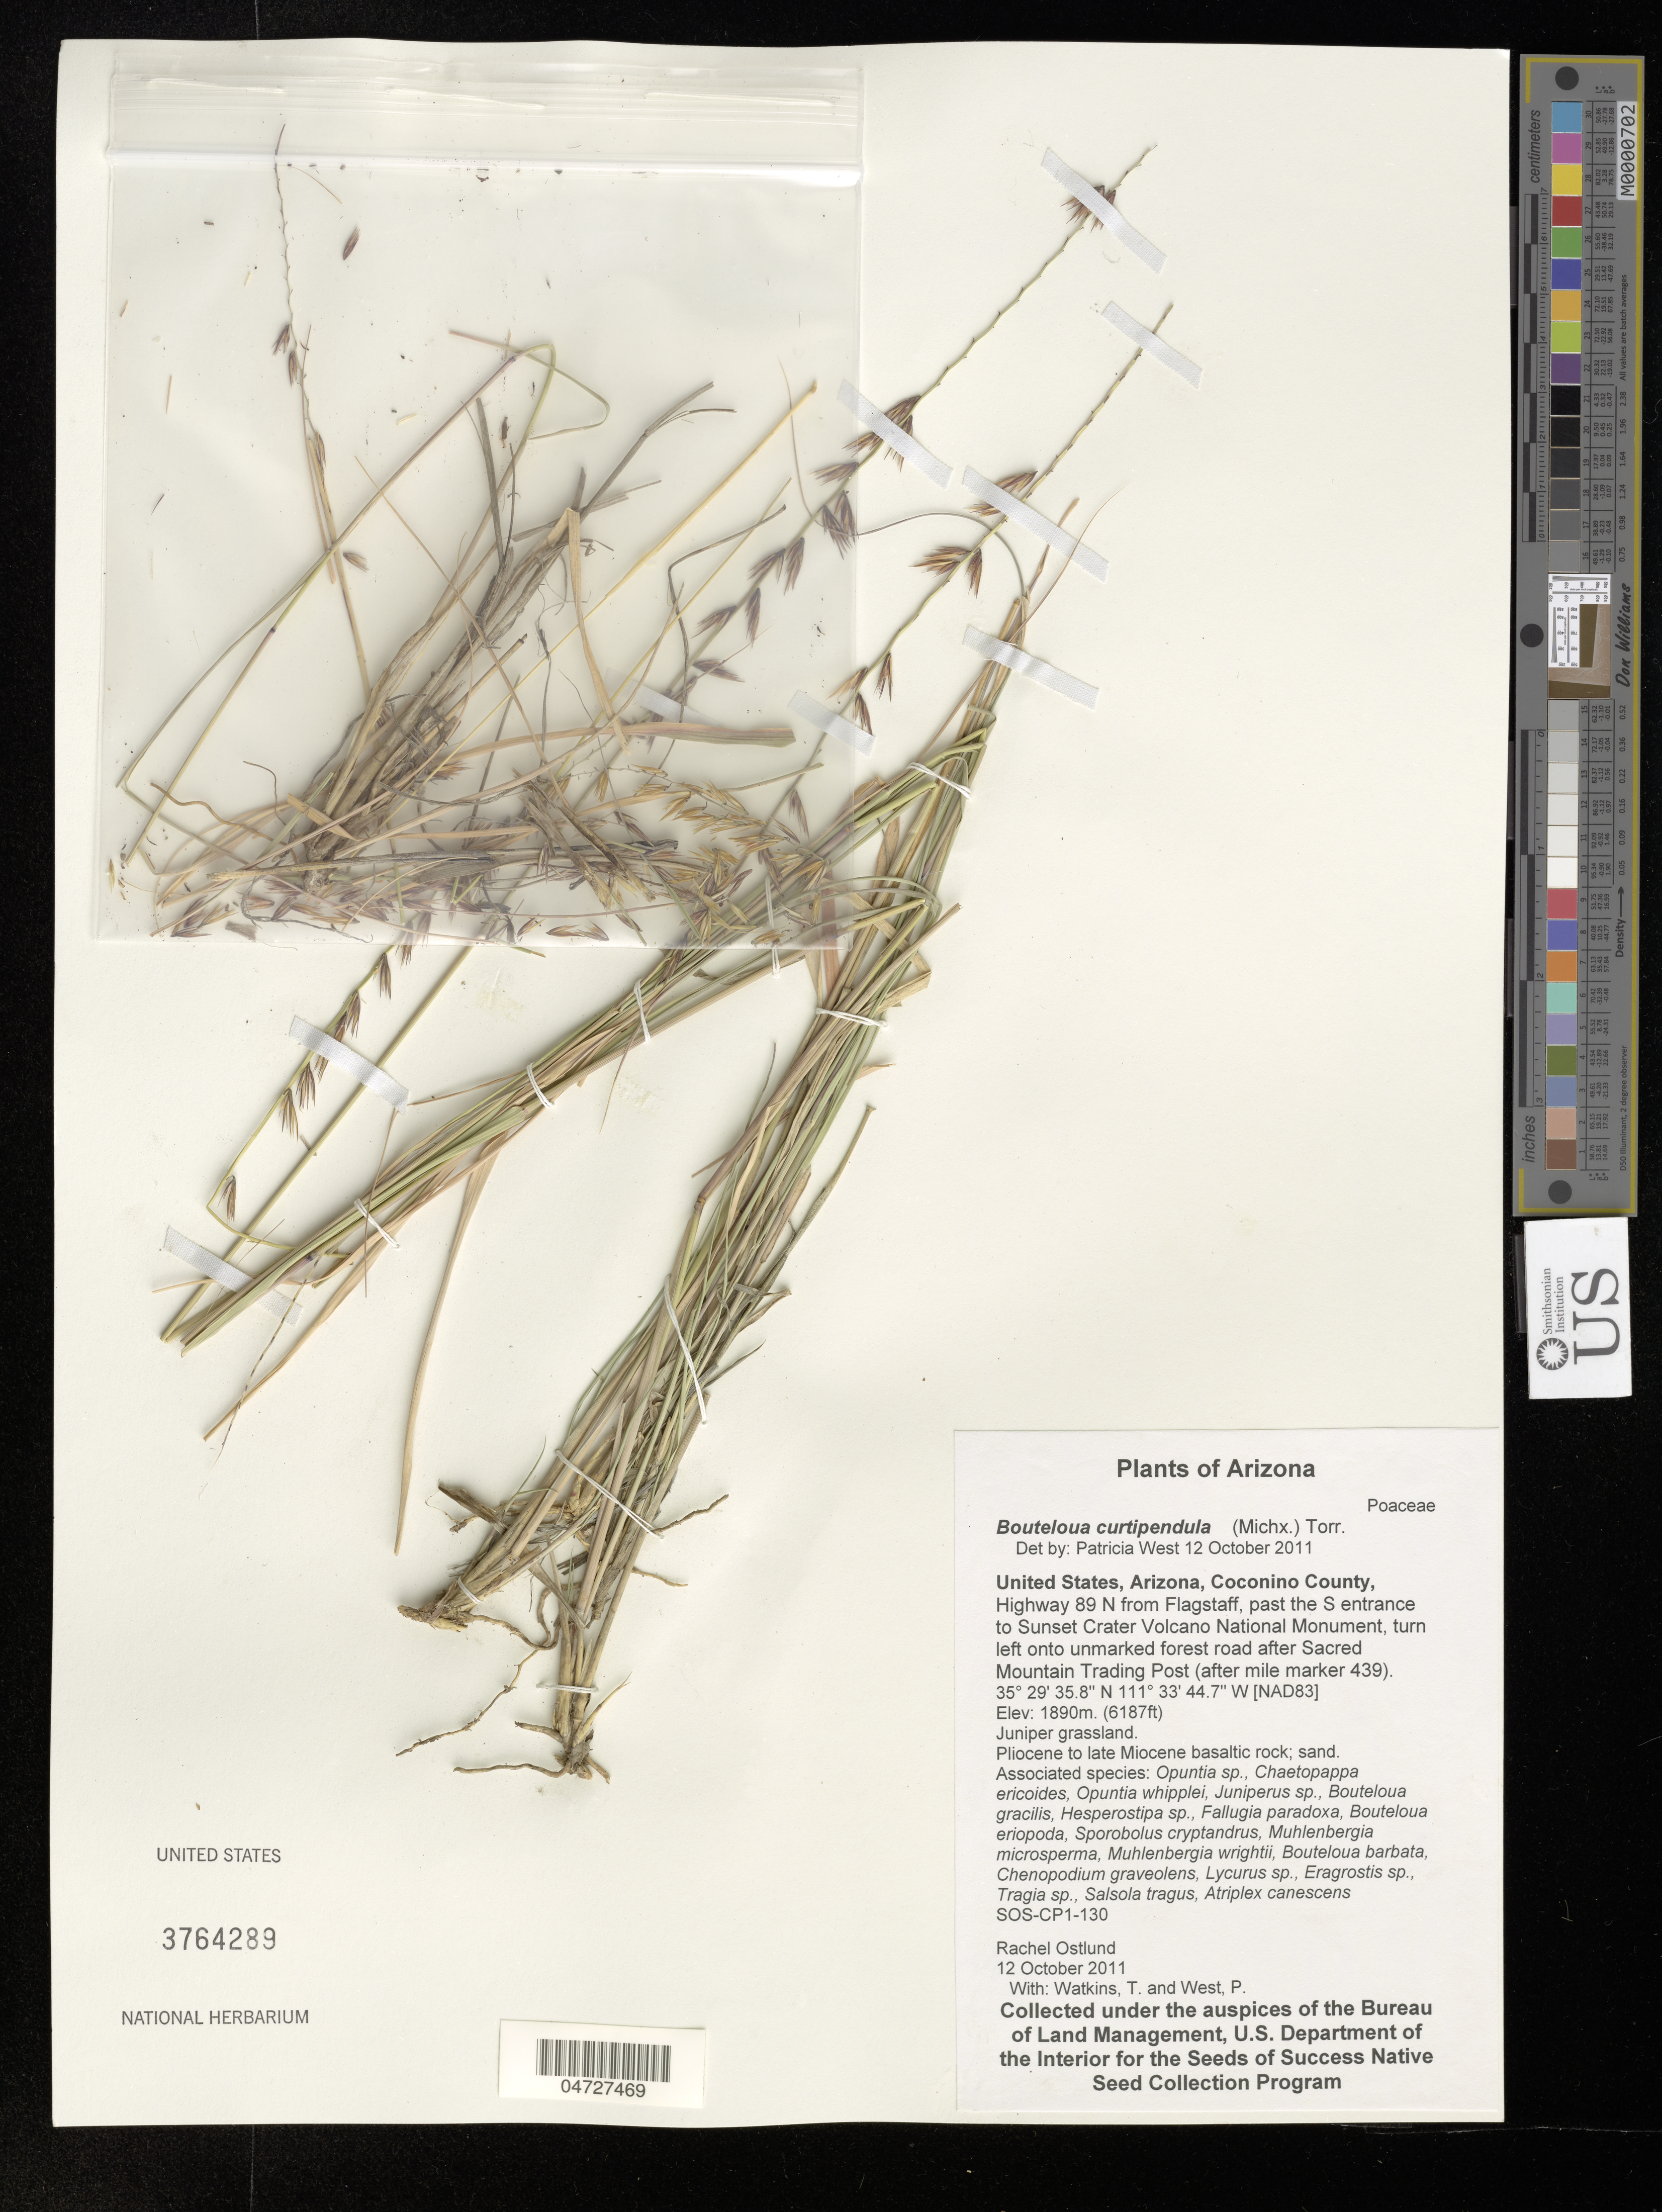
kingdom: Plantae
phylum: Tracheophyta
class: Liliopsida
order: Poales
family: Poaceae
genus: Bouteloua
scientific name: Bouteloua curtipendula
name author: (Michx.) Torr.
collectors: R. Ostlund, T. Watkins & P. West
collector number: SOS-CP1-130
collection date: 2011-10-12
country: United States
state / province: Arizona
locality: Coconino County, Highway 89 N from Flagstaff, past the S entrance to Sunset Crater Volcano National Monument, turn left onto unmarked forest road after Sacred Mountain Trading Post (after mile marker 439).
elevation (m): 1890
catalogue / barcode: US 3764289